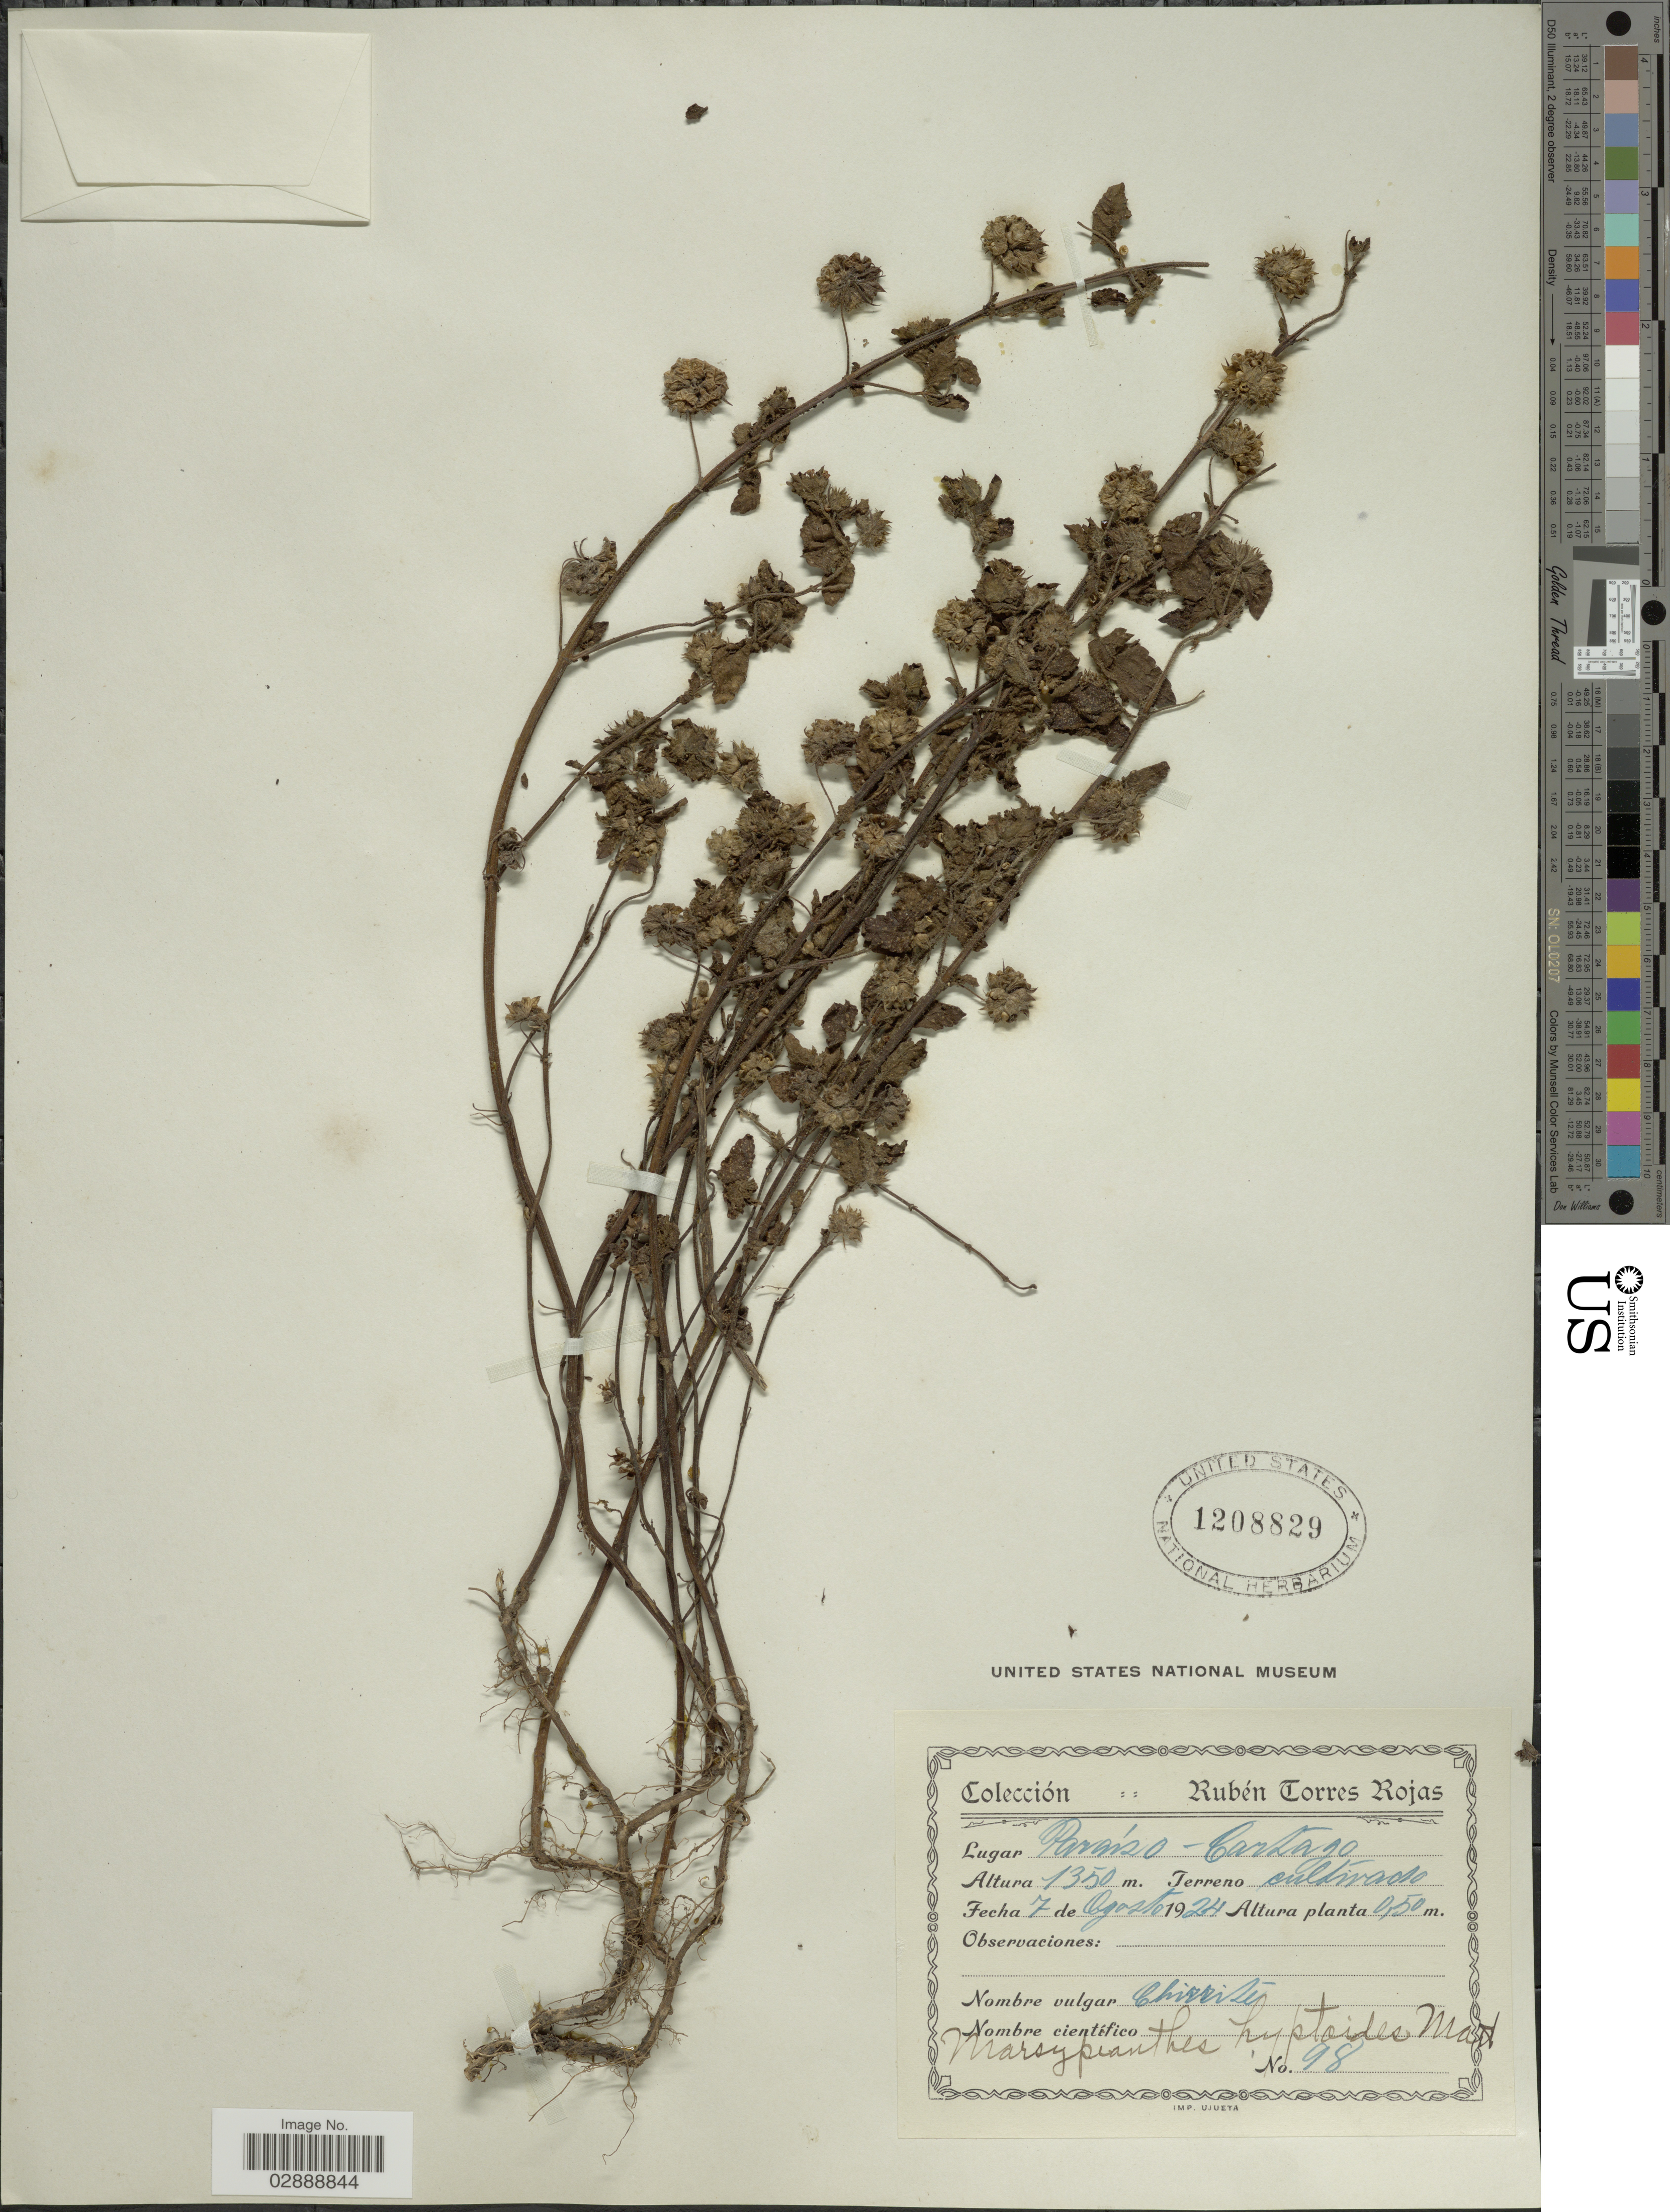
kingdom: Plantae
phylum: Tracheophyta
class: Magnoliopsida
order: Lamiales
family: Lamiaceae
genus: Marsypianthes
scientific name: Marsypianthes chamaedrys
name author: (Vahl) Kuntze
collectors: R. Torres Rojas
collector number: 98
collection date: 1924-08-07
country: Costa Rica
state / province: Cartago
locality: Paraíso-Cartago.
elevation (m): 1350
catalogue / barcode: US 1208829